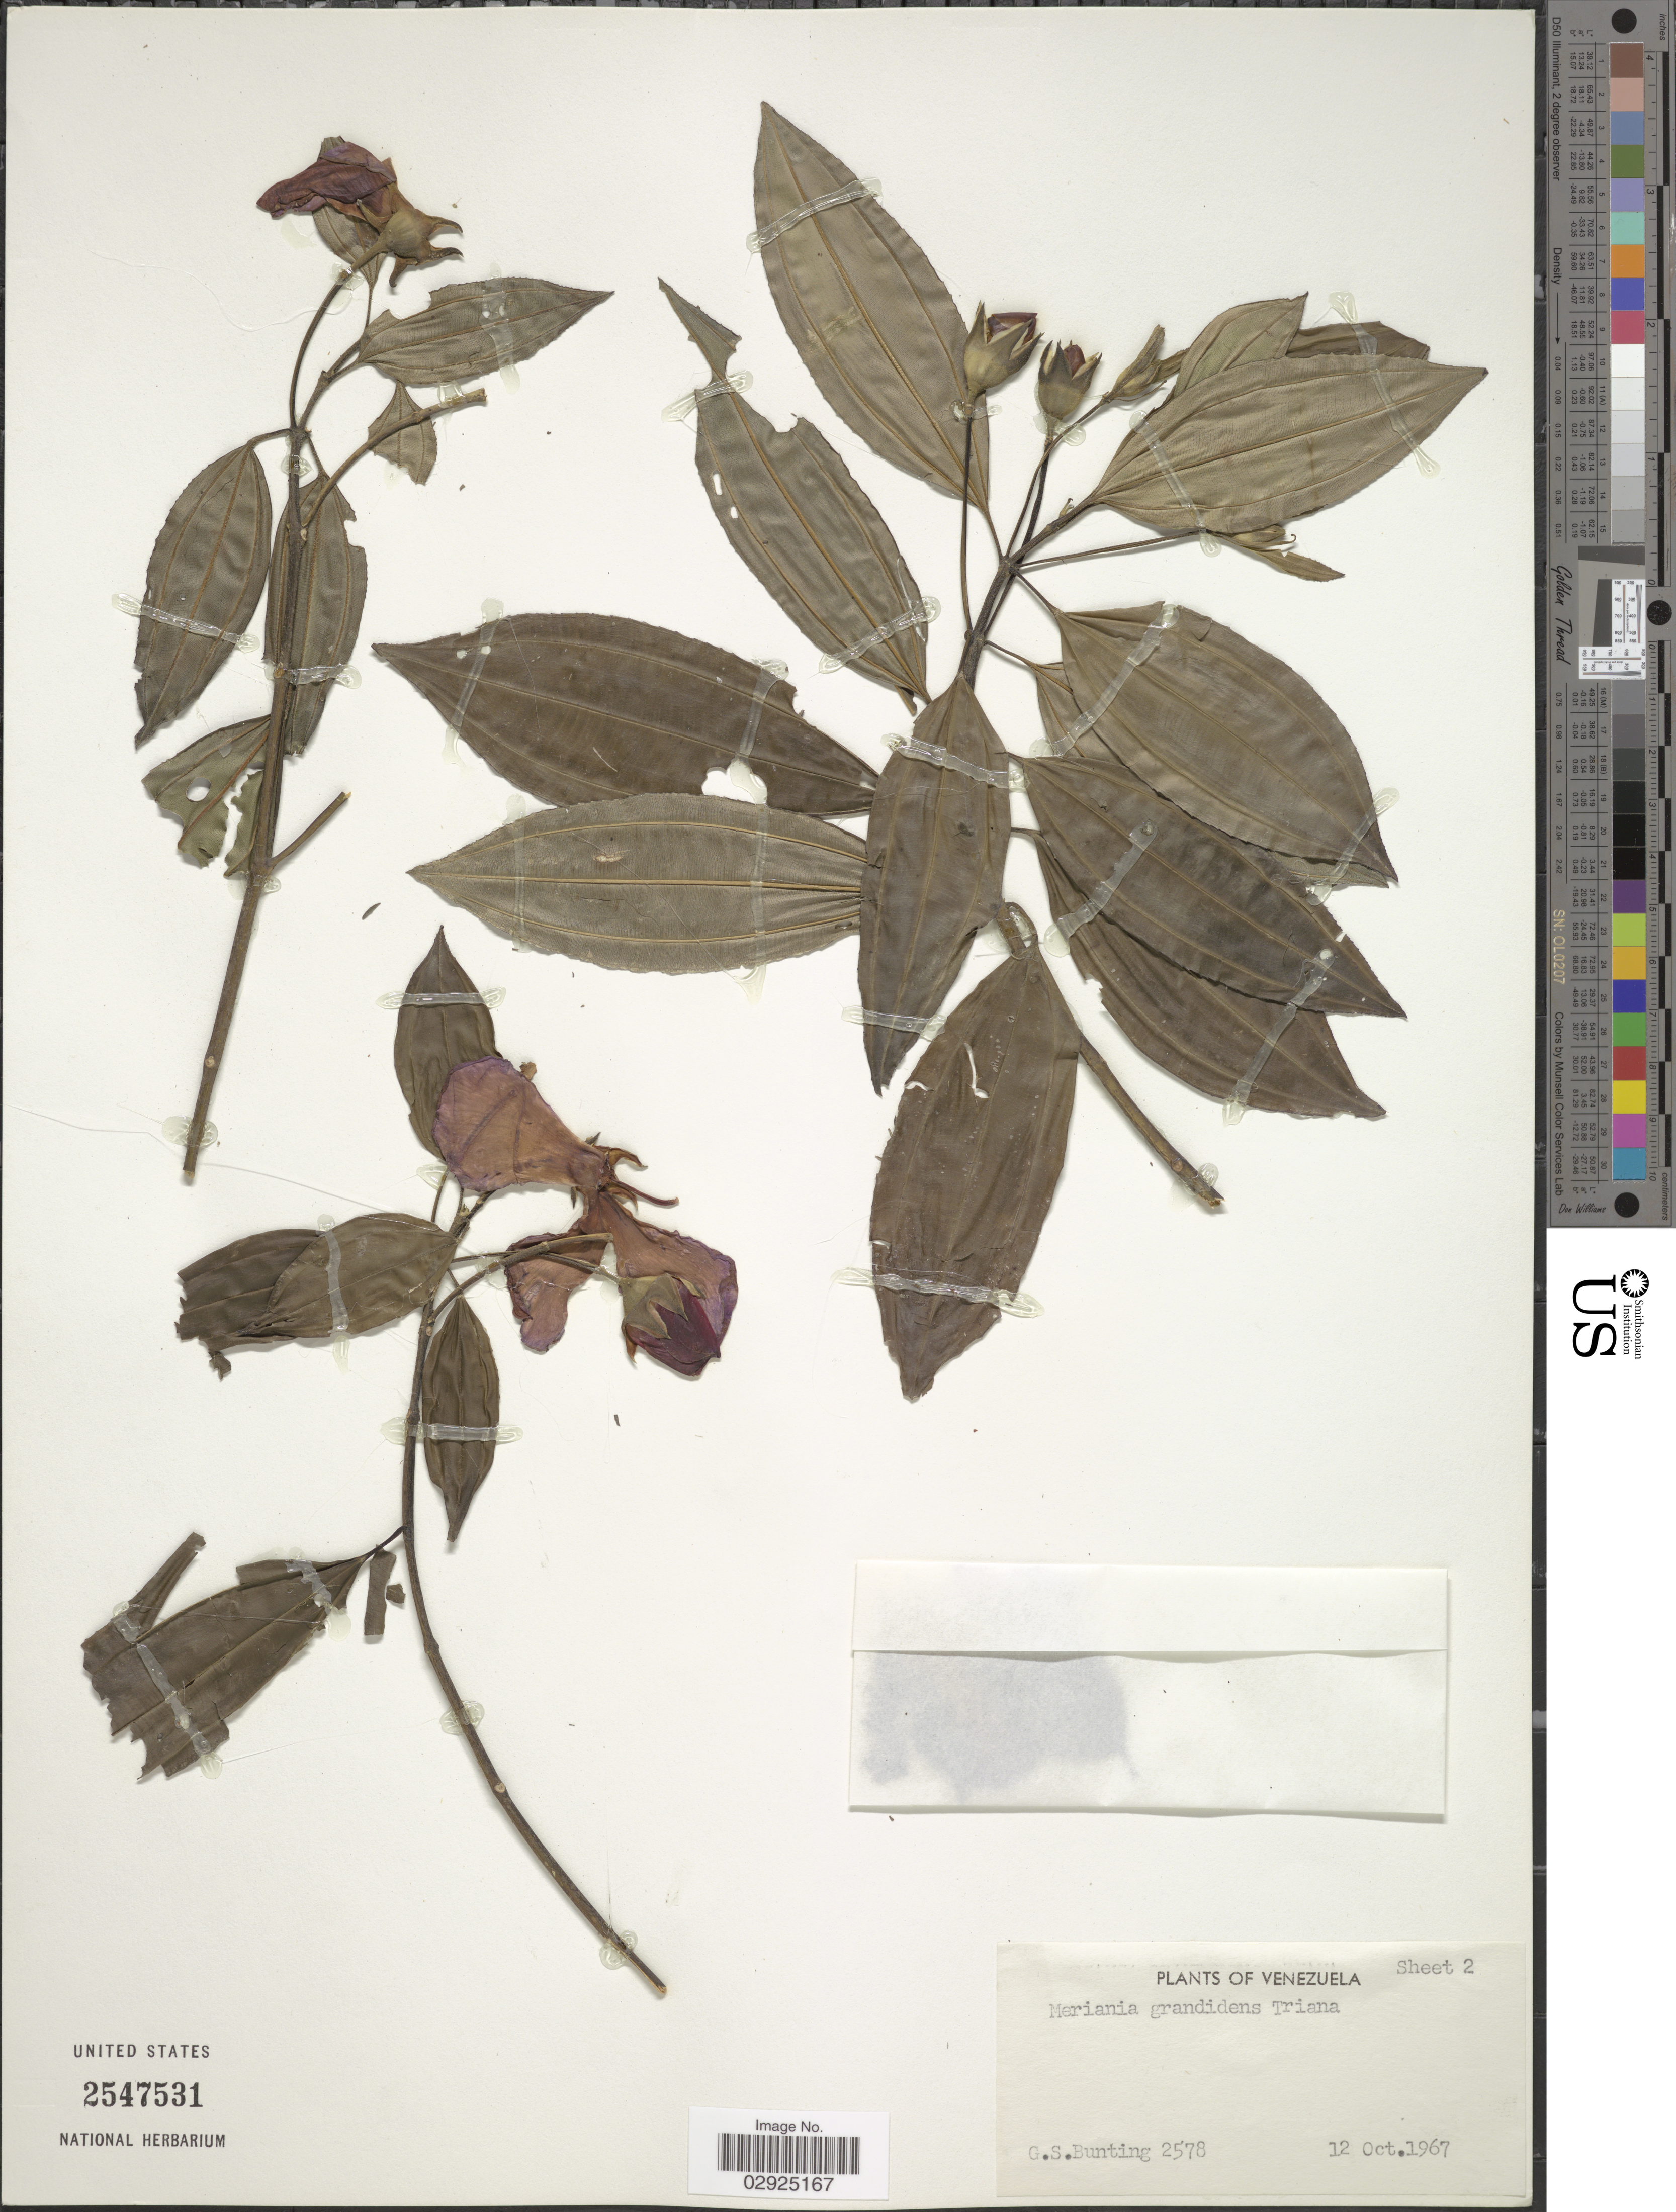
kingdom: Plantae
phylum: Tracheophyta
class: Magnoliopsida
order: Myrtales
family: Melastomataceae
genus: Meriania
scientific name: Meriania grandidens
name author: Triana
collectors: G. S. Bunting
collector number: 2578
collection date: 1967-10-12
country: Venezuela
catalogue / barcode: US 2547531